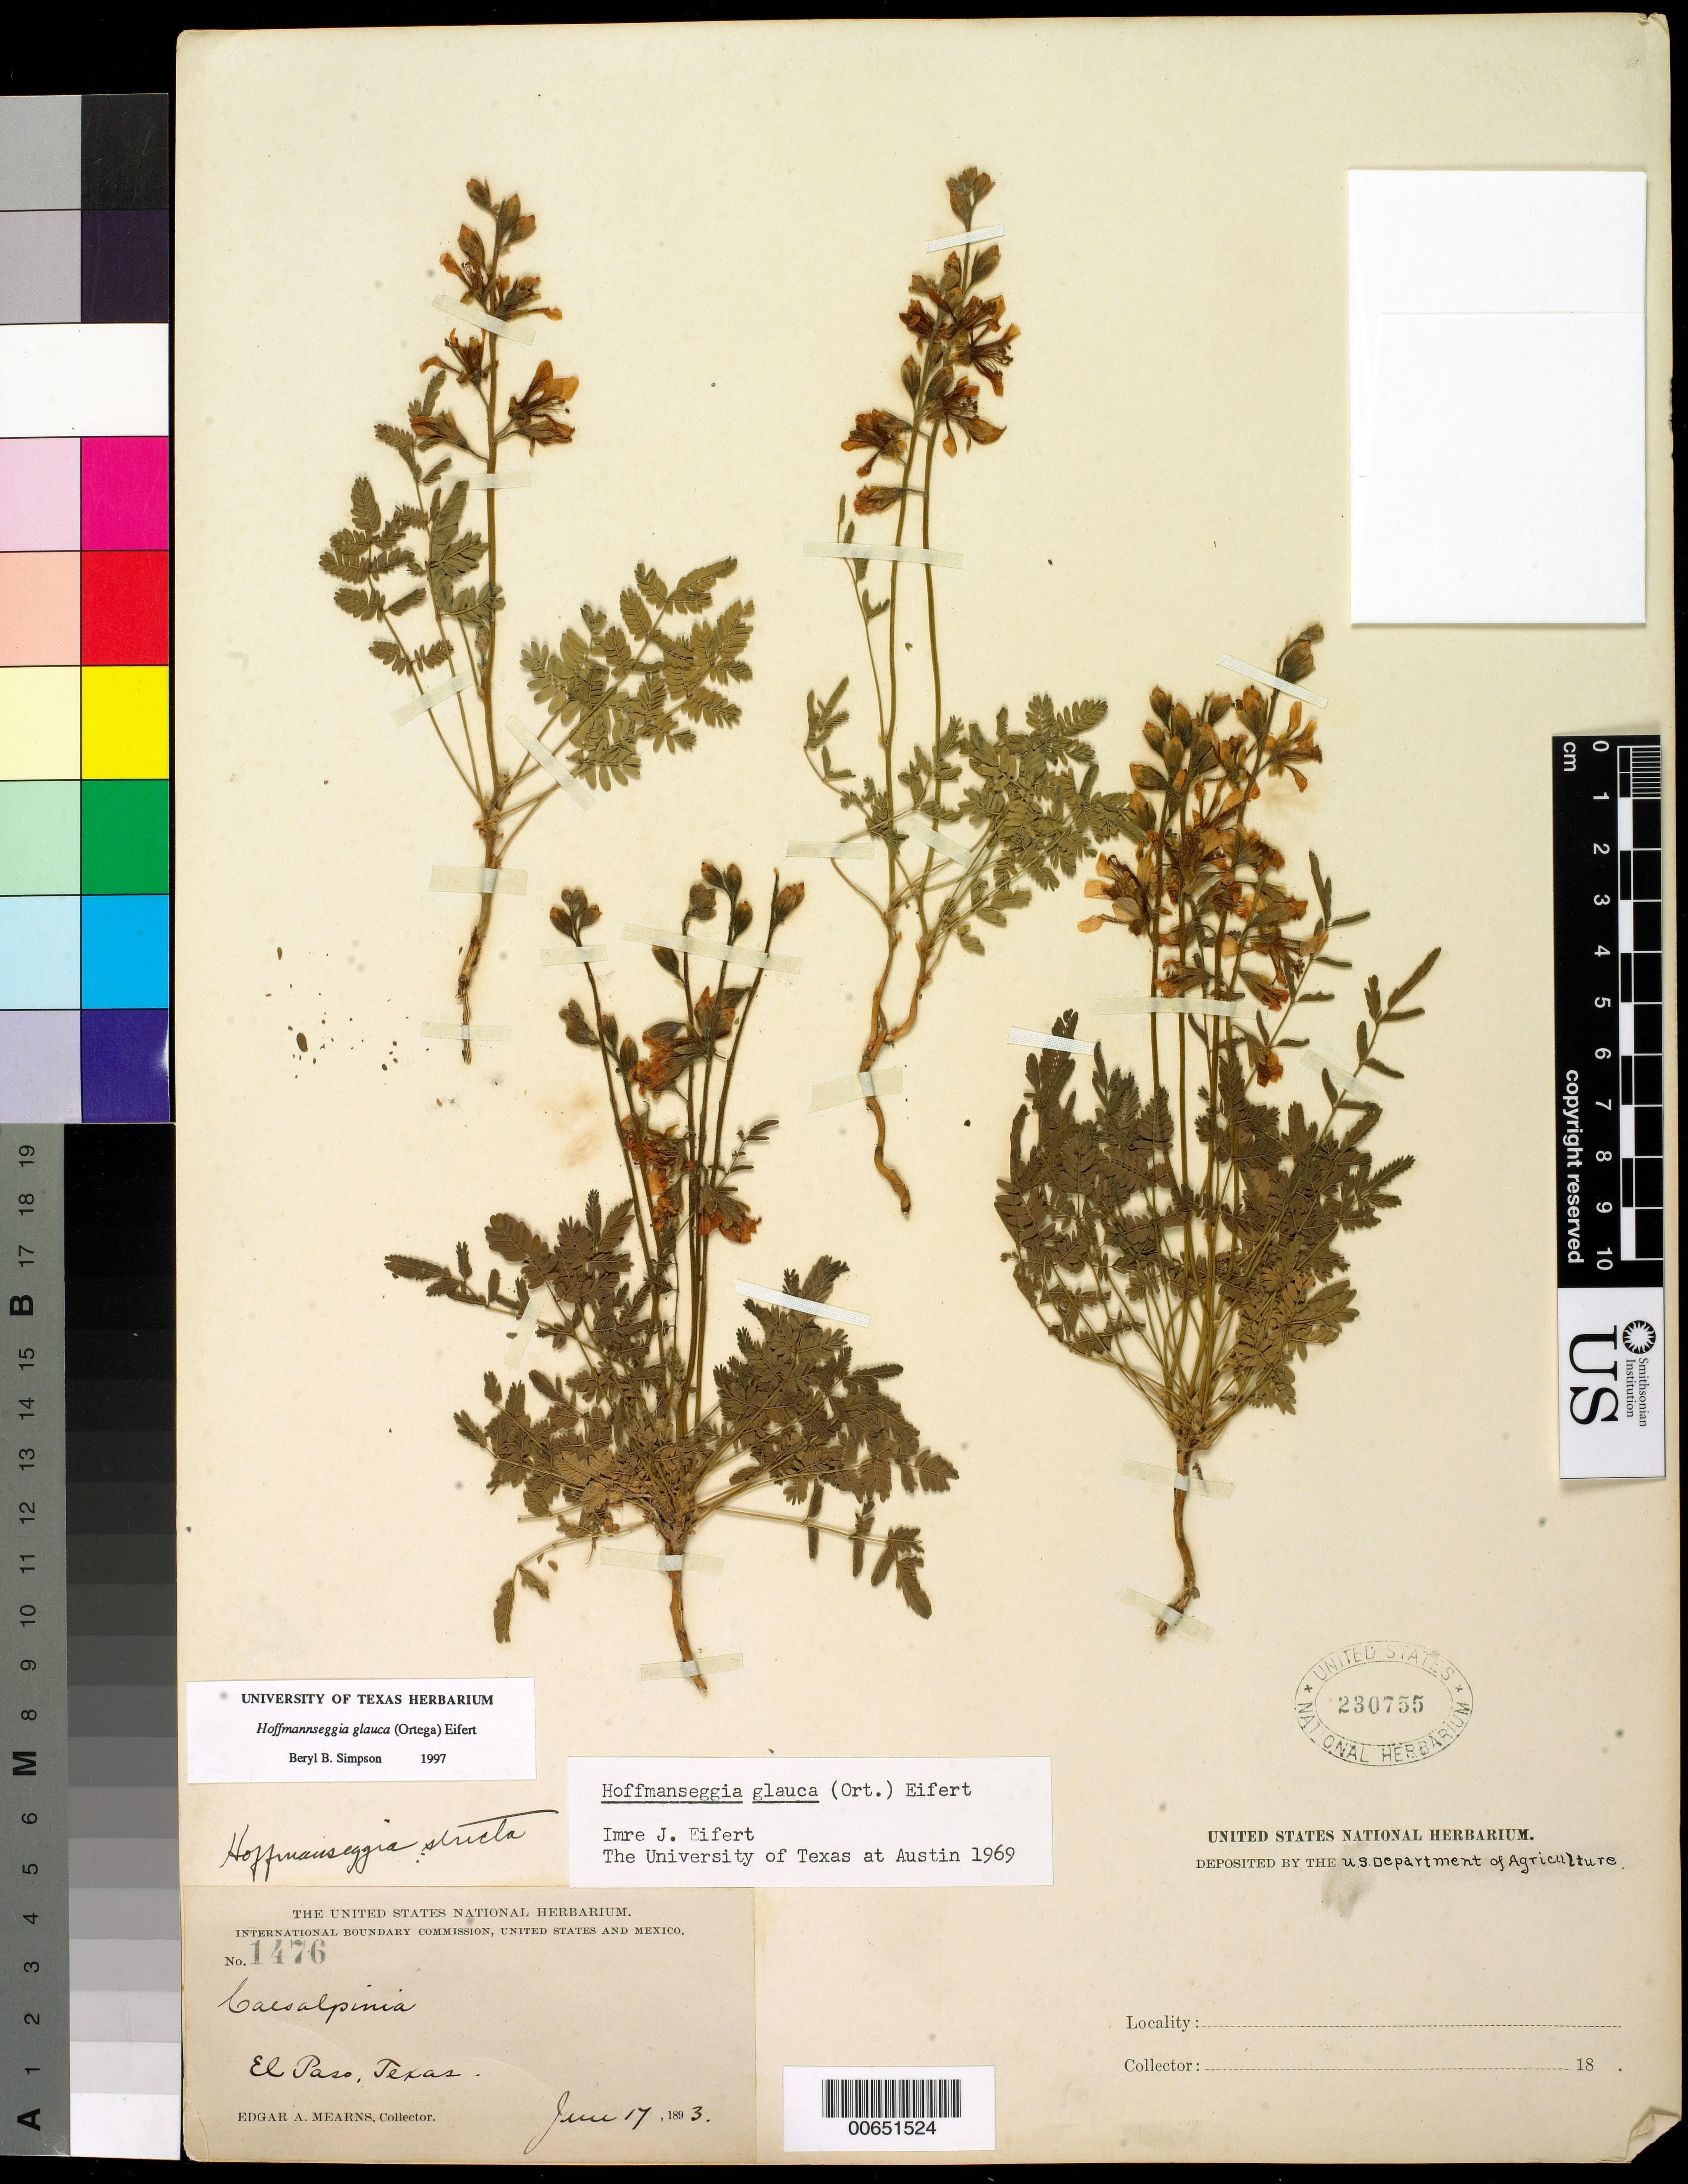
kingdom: Plantae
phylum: Tracheophyta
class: Magnoliopsida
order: Fabales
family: Fabaceae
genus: Hoffmannseggia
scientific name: Hoffmannseggia glauca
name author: (Ortega) Eifert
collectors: E. A. Mearns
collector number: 1476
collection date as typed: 17 Jun 1893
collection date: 1893-06-17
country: United States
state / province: Texas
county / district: El Paso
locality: El Paso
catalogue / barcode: US 230755